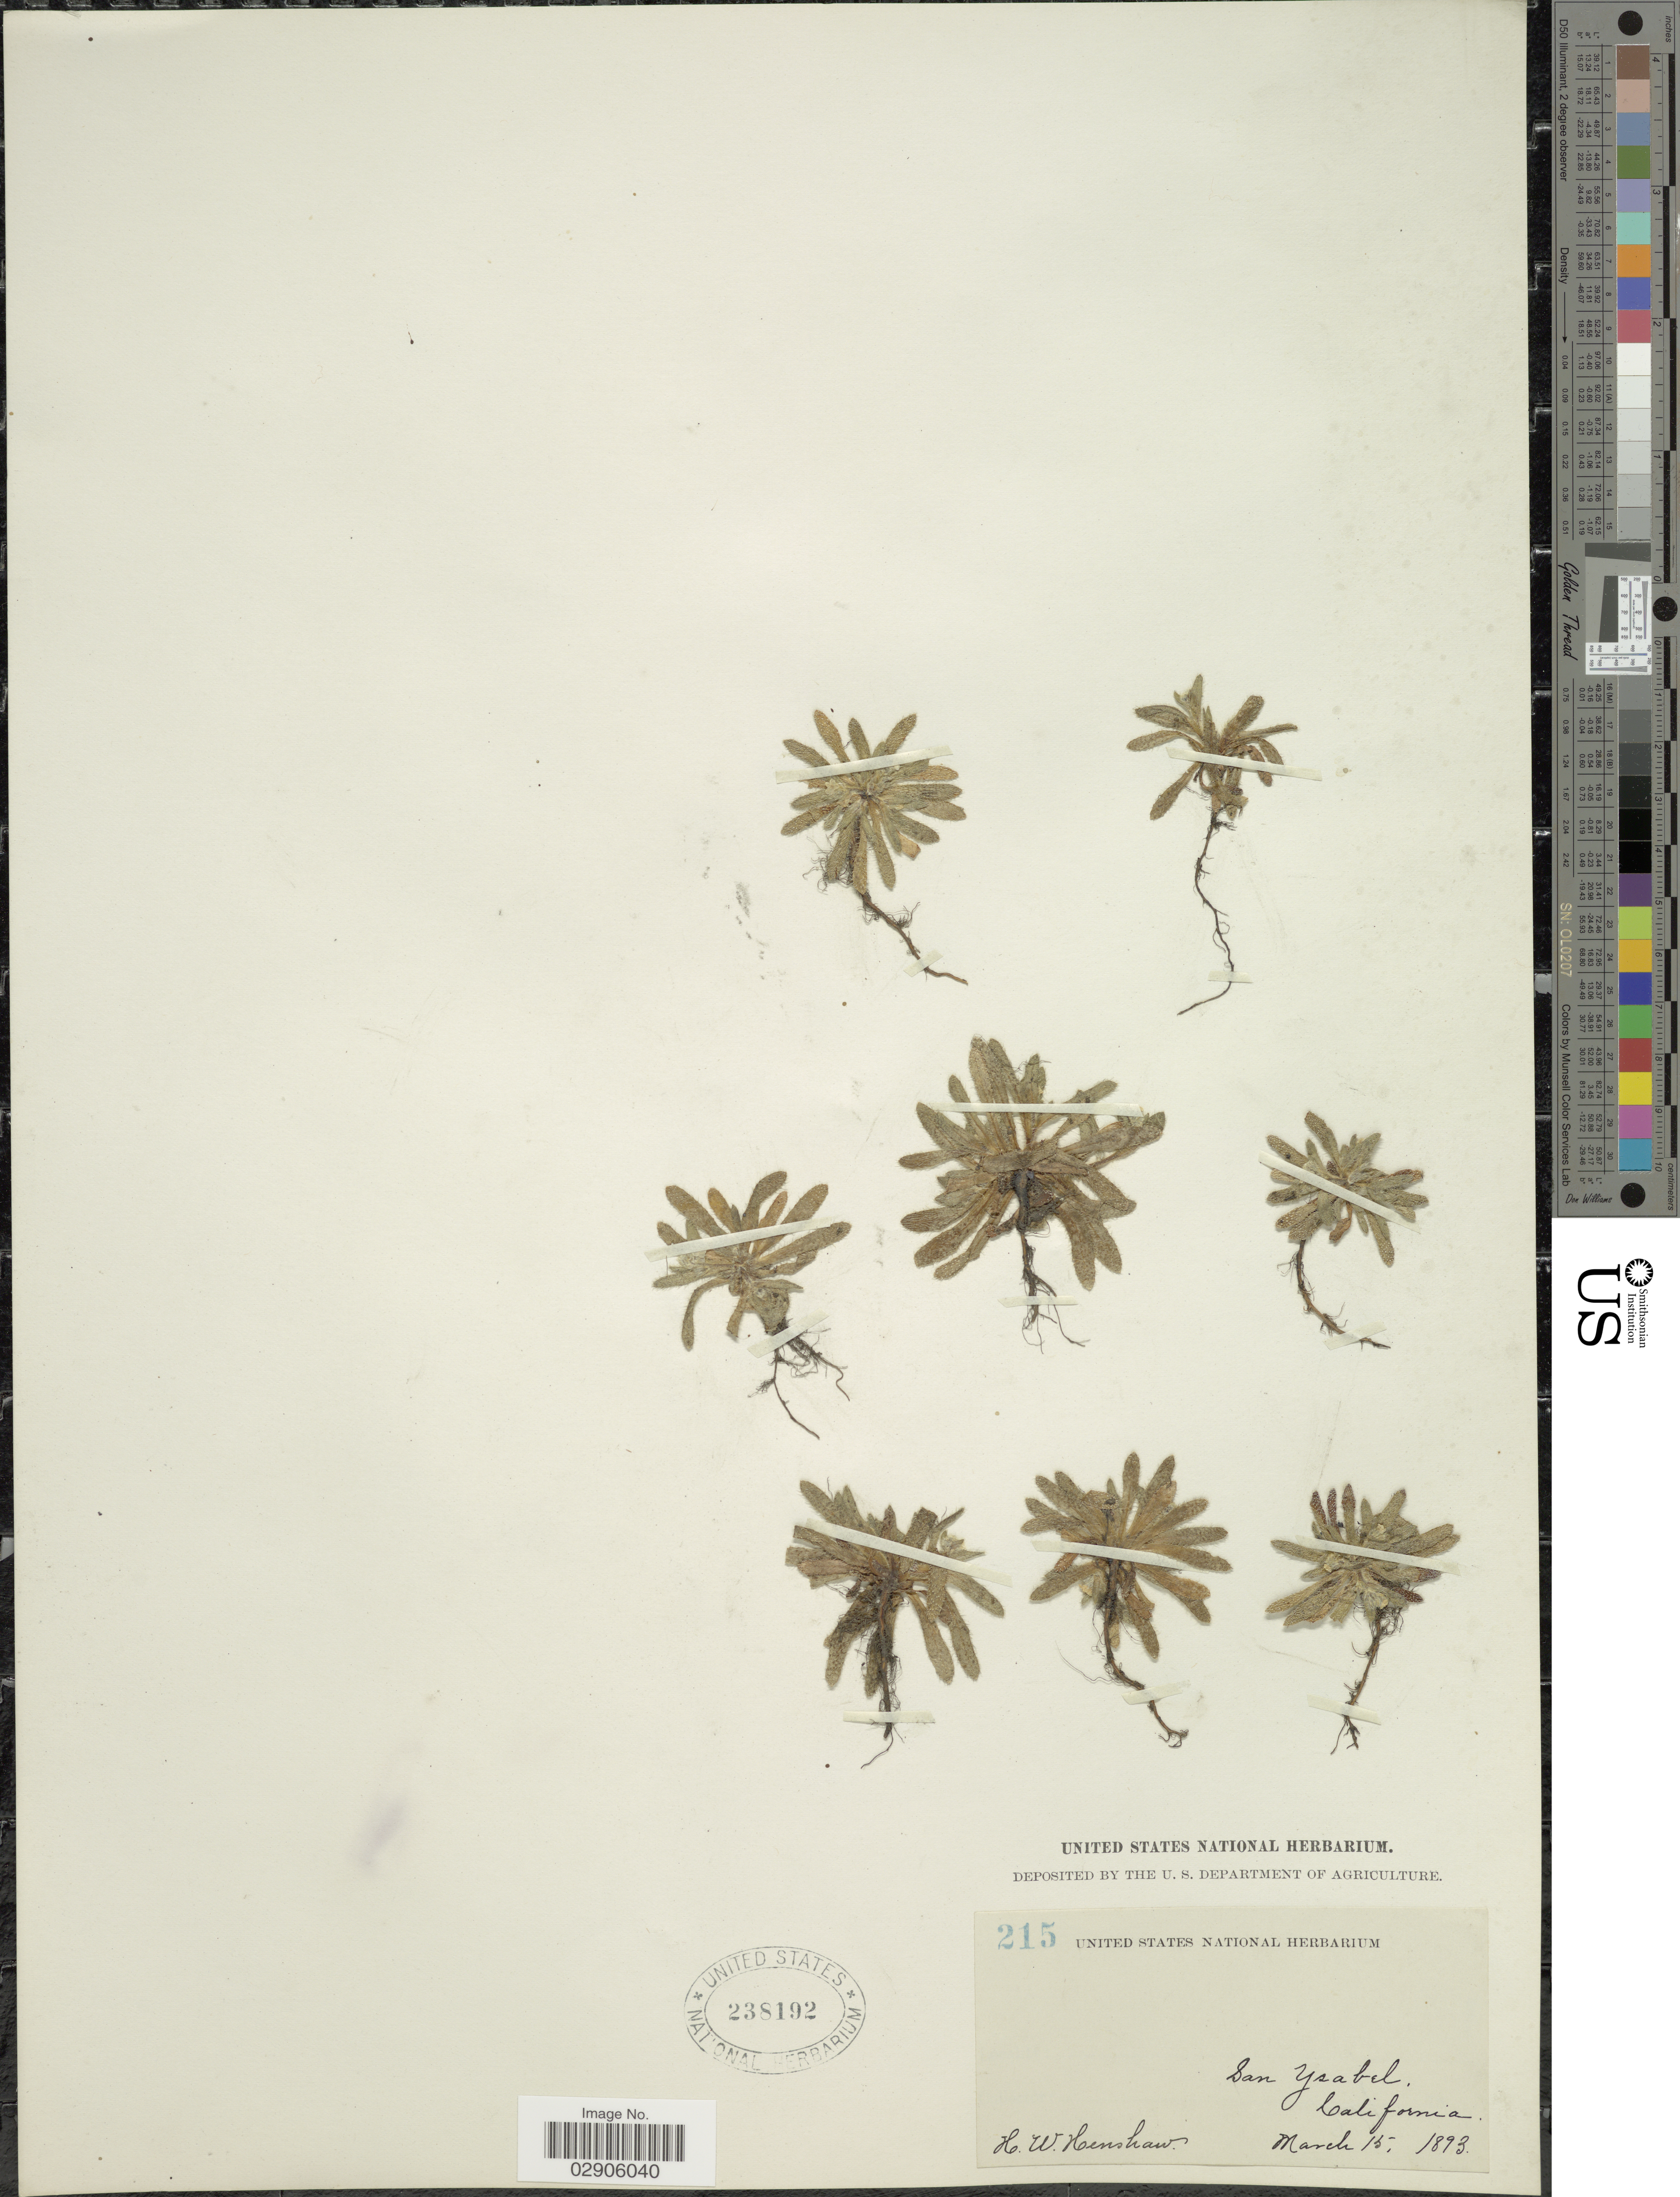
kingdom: Plantae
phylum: Tracheophyta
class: Magnoliopsida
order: Boraginales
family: Boraginaceae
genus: Plagiobothrys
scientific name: Plagiobothrys sp.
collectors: H. Henshaw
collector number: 215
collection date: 1893-03-15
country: United States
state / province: California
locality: San Ysabel.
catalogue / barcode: US 238192